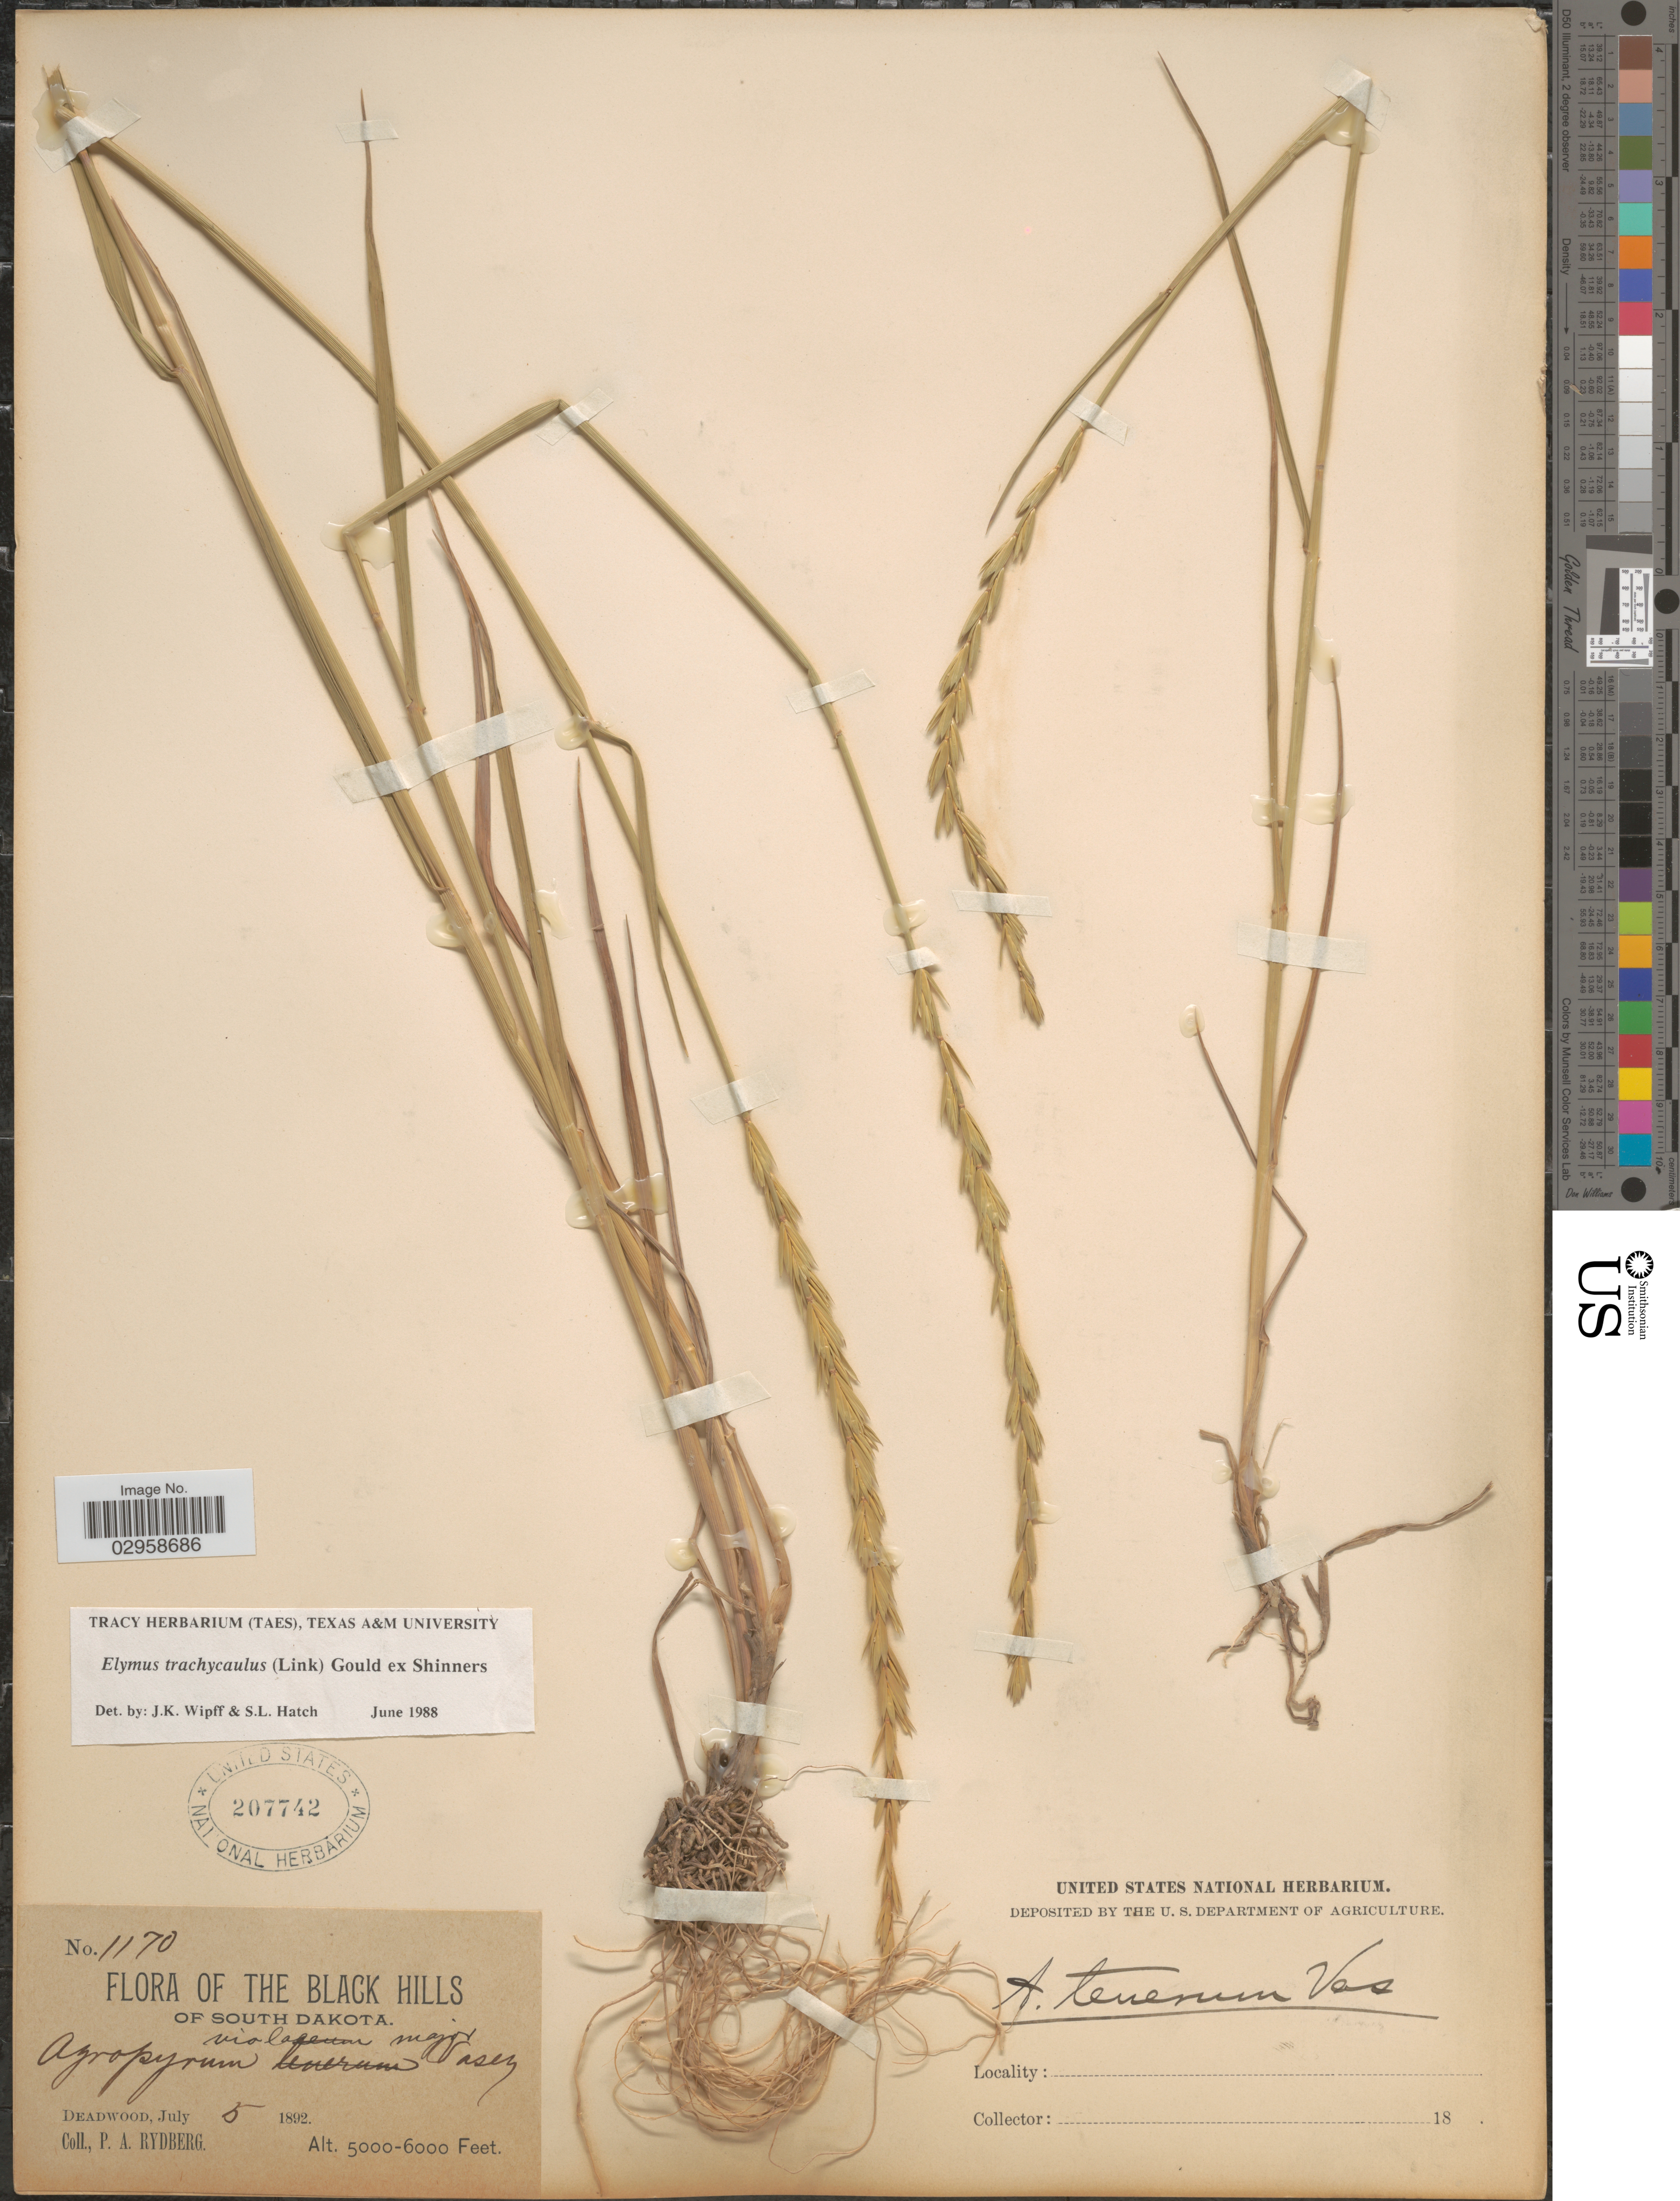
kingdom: Plantae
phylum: Tracheophyta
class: Liliopsida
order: Poales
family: Poaceae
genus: Elymus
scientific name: Elymus trachycaulus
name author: (Link) Gould ex Shinners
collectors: P. A. Rydberg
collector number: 1170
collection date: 1892-07-05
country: United States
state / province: South Dakota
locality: The Black Hills of South Dakota. Deadwood.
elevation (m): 1524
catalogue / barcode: US 207742